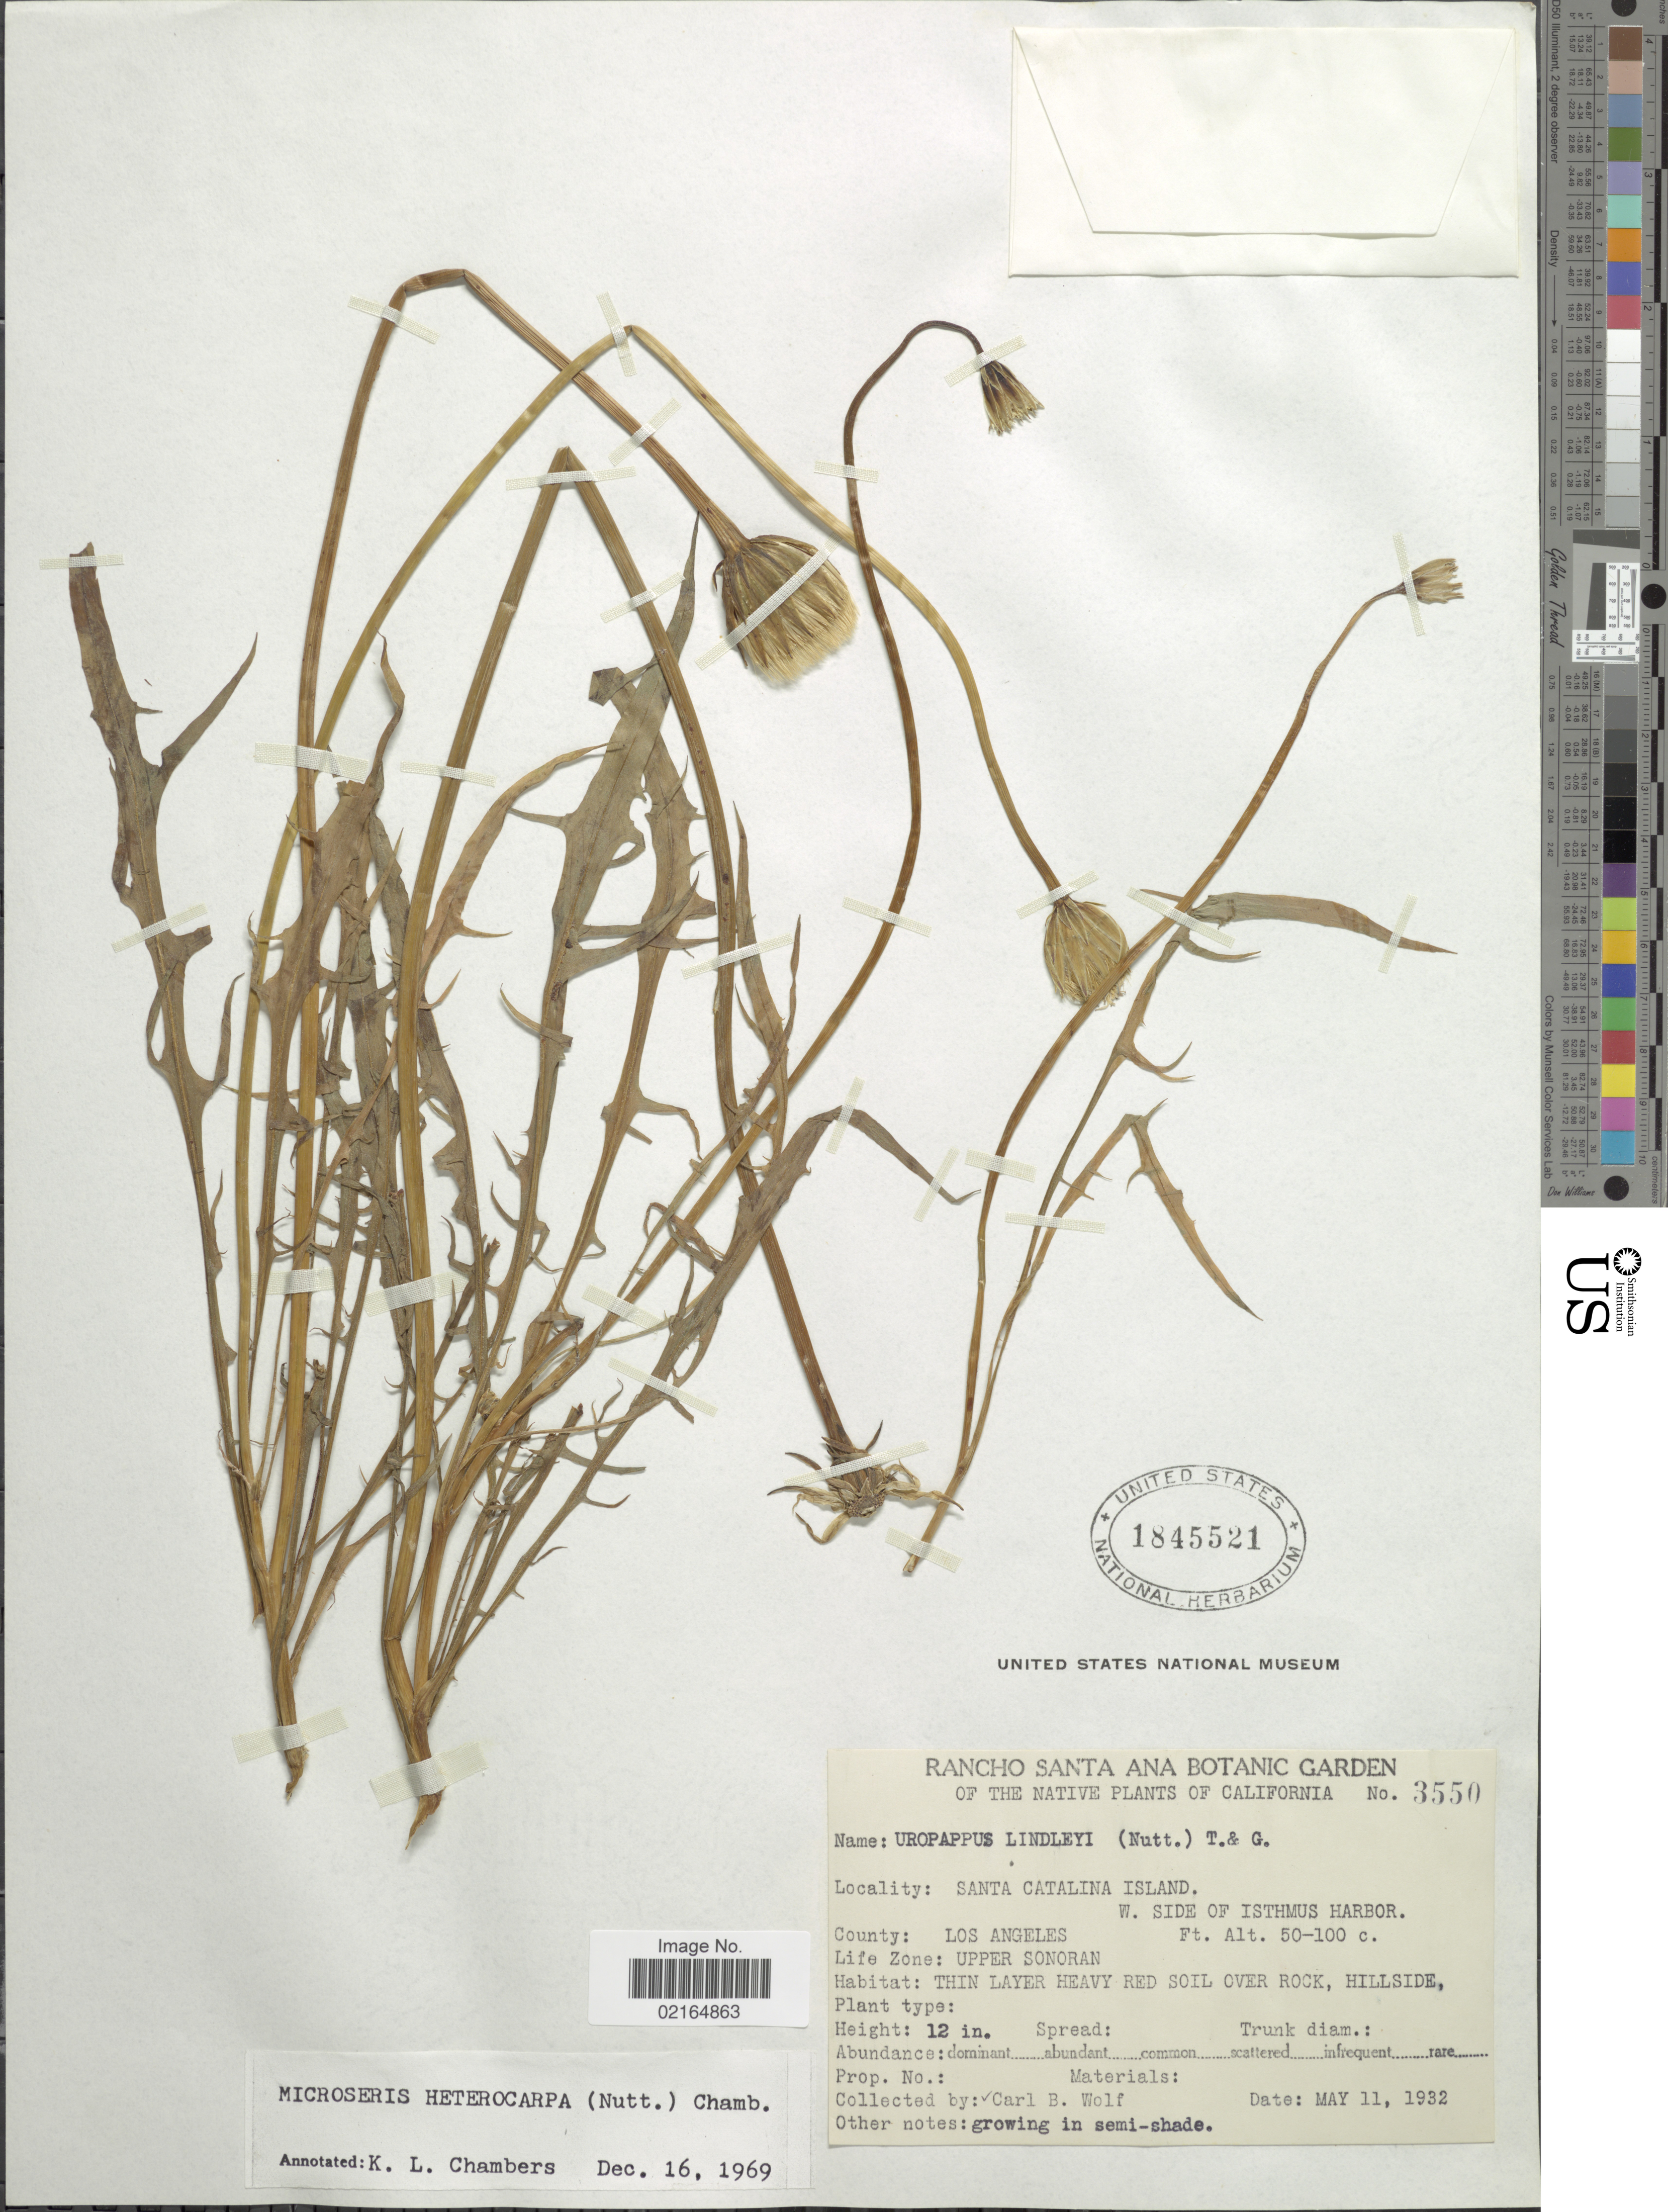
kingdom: Plantae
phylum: Tracheophyta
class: Magnoliopsida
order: Asterales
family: Asteraceae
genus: Microseris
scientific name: Microseris heterocarpa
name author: (Nutt.) K.L. Chambers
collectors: C. B. Wolf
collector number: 3550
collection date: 1932-05-11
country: United States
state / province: California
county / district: Los Angeles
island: Santa Catalina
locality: Santa Catalina Island, W. side of Ishtmus Harbor, County: Los Angeles, Life zone: Upper Sonoran, hillside.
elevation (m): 15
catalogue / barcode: US 1845521